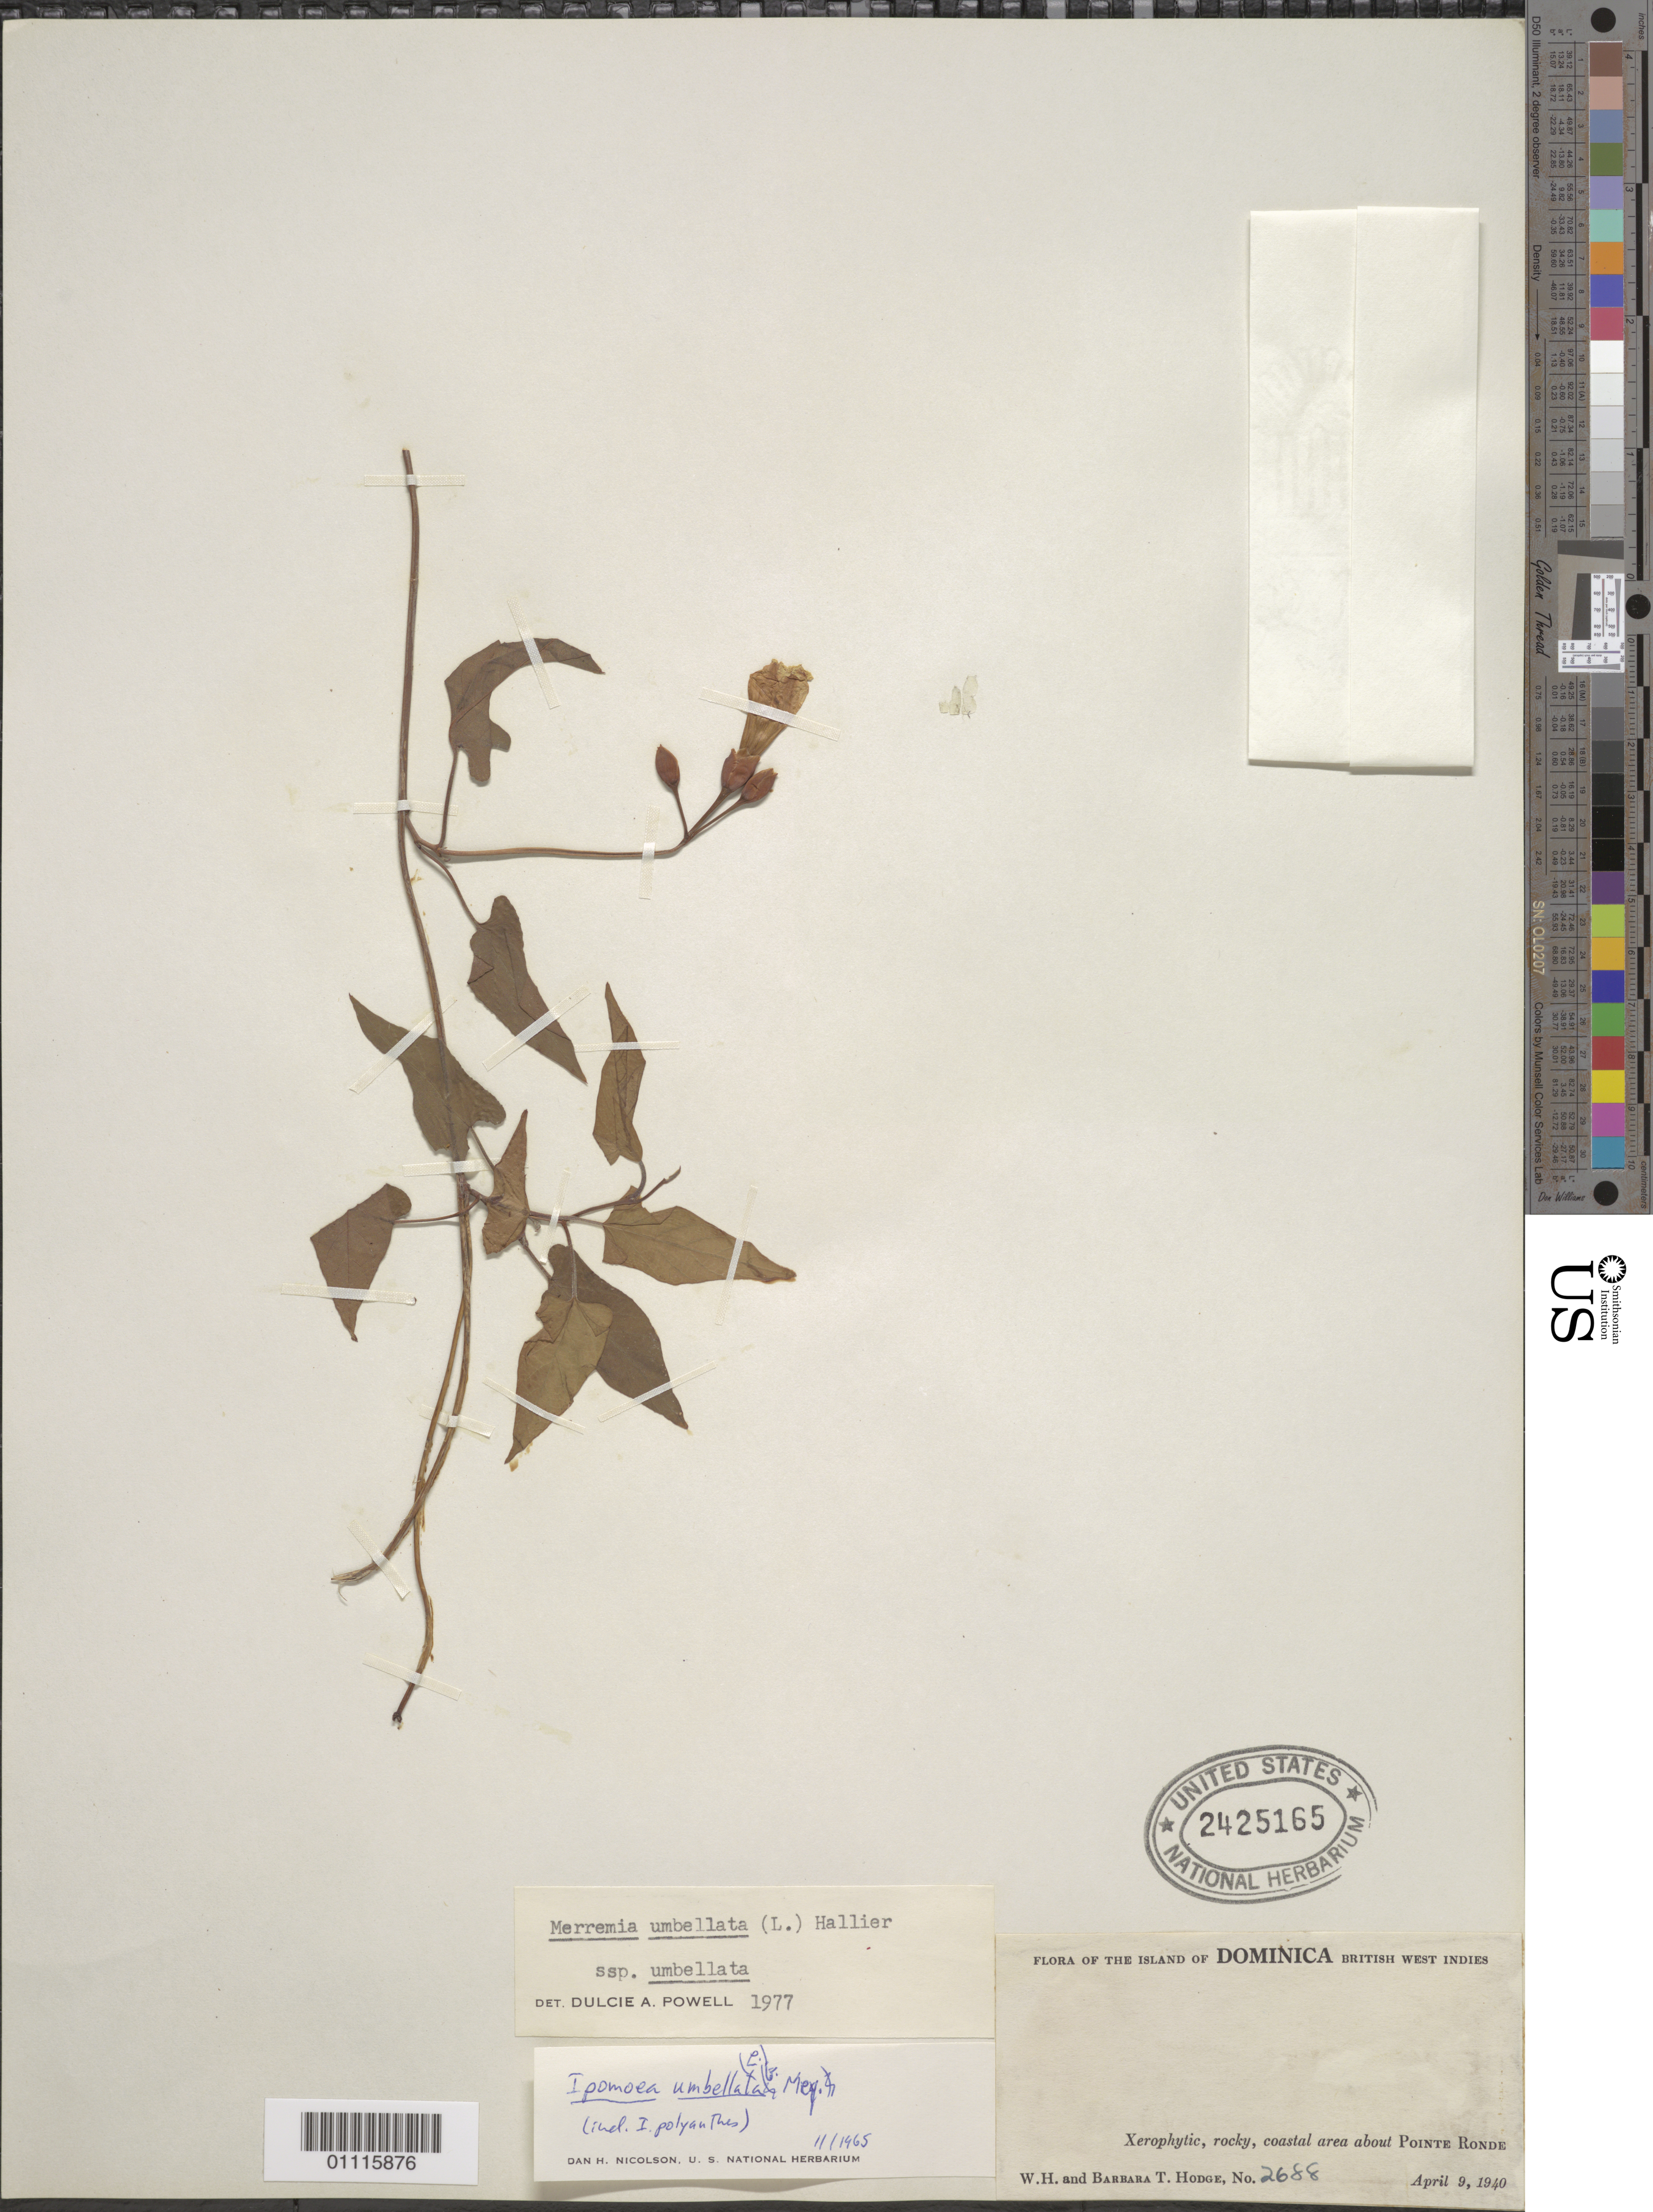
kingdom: Plantae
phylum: Tracheophyta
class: Magnoliopsida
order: Solanales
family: Convolvulaceae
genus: Camonea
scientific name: Camonea umbellata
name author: (L.) A. R. Simões & Staples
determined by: Strong, Mark T., (BOT), Smithsonian Institution - National Museum of Natural History (UNITED STATES)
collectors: W. Hodge & B. Hodge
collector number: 2688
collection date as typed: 09 Apr 1940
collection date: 1940-04-09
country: Dominica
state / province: St. John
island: Dominica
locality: Xerophytic, rocky, coastal area about Pointe Ronde.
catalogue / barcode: US 2425165